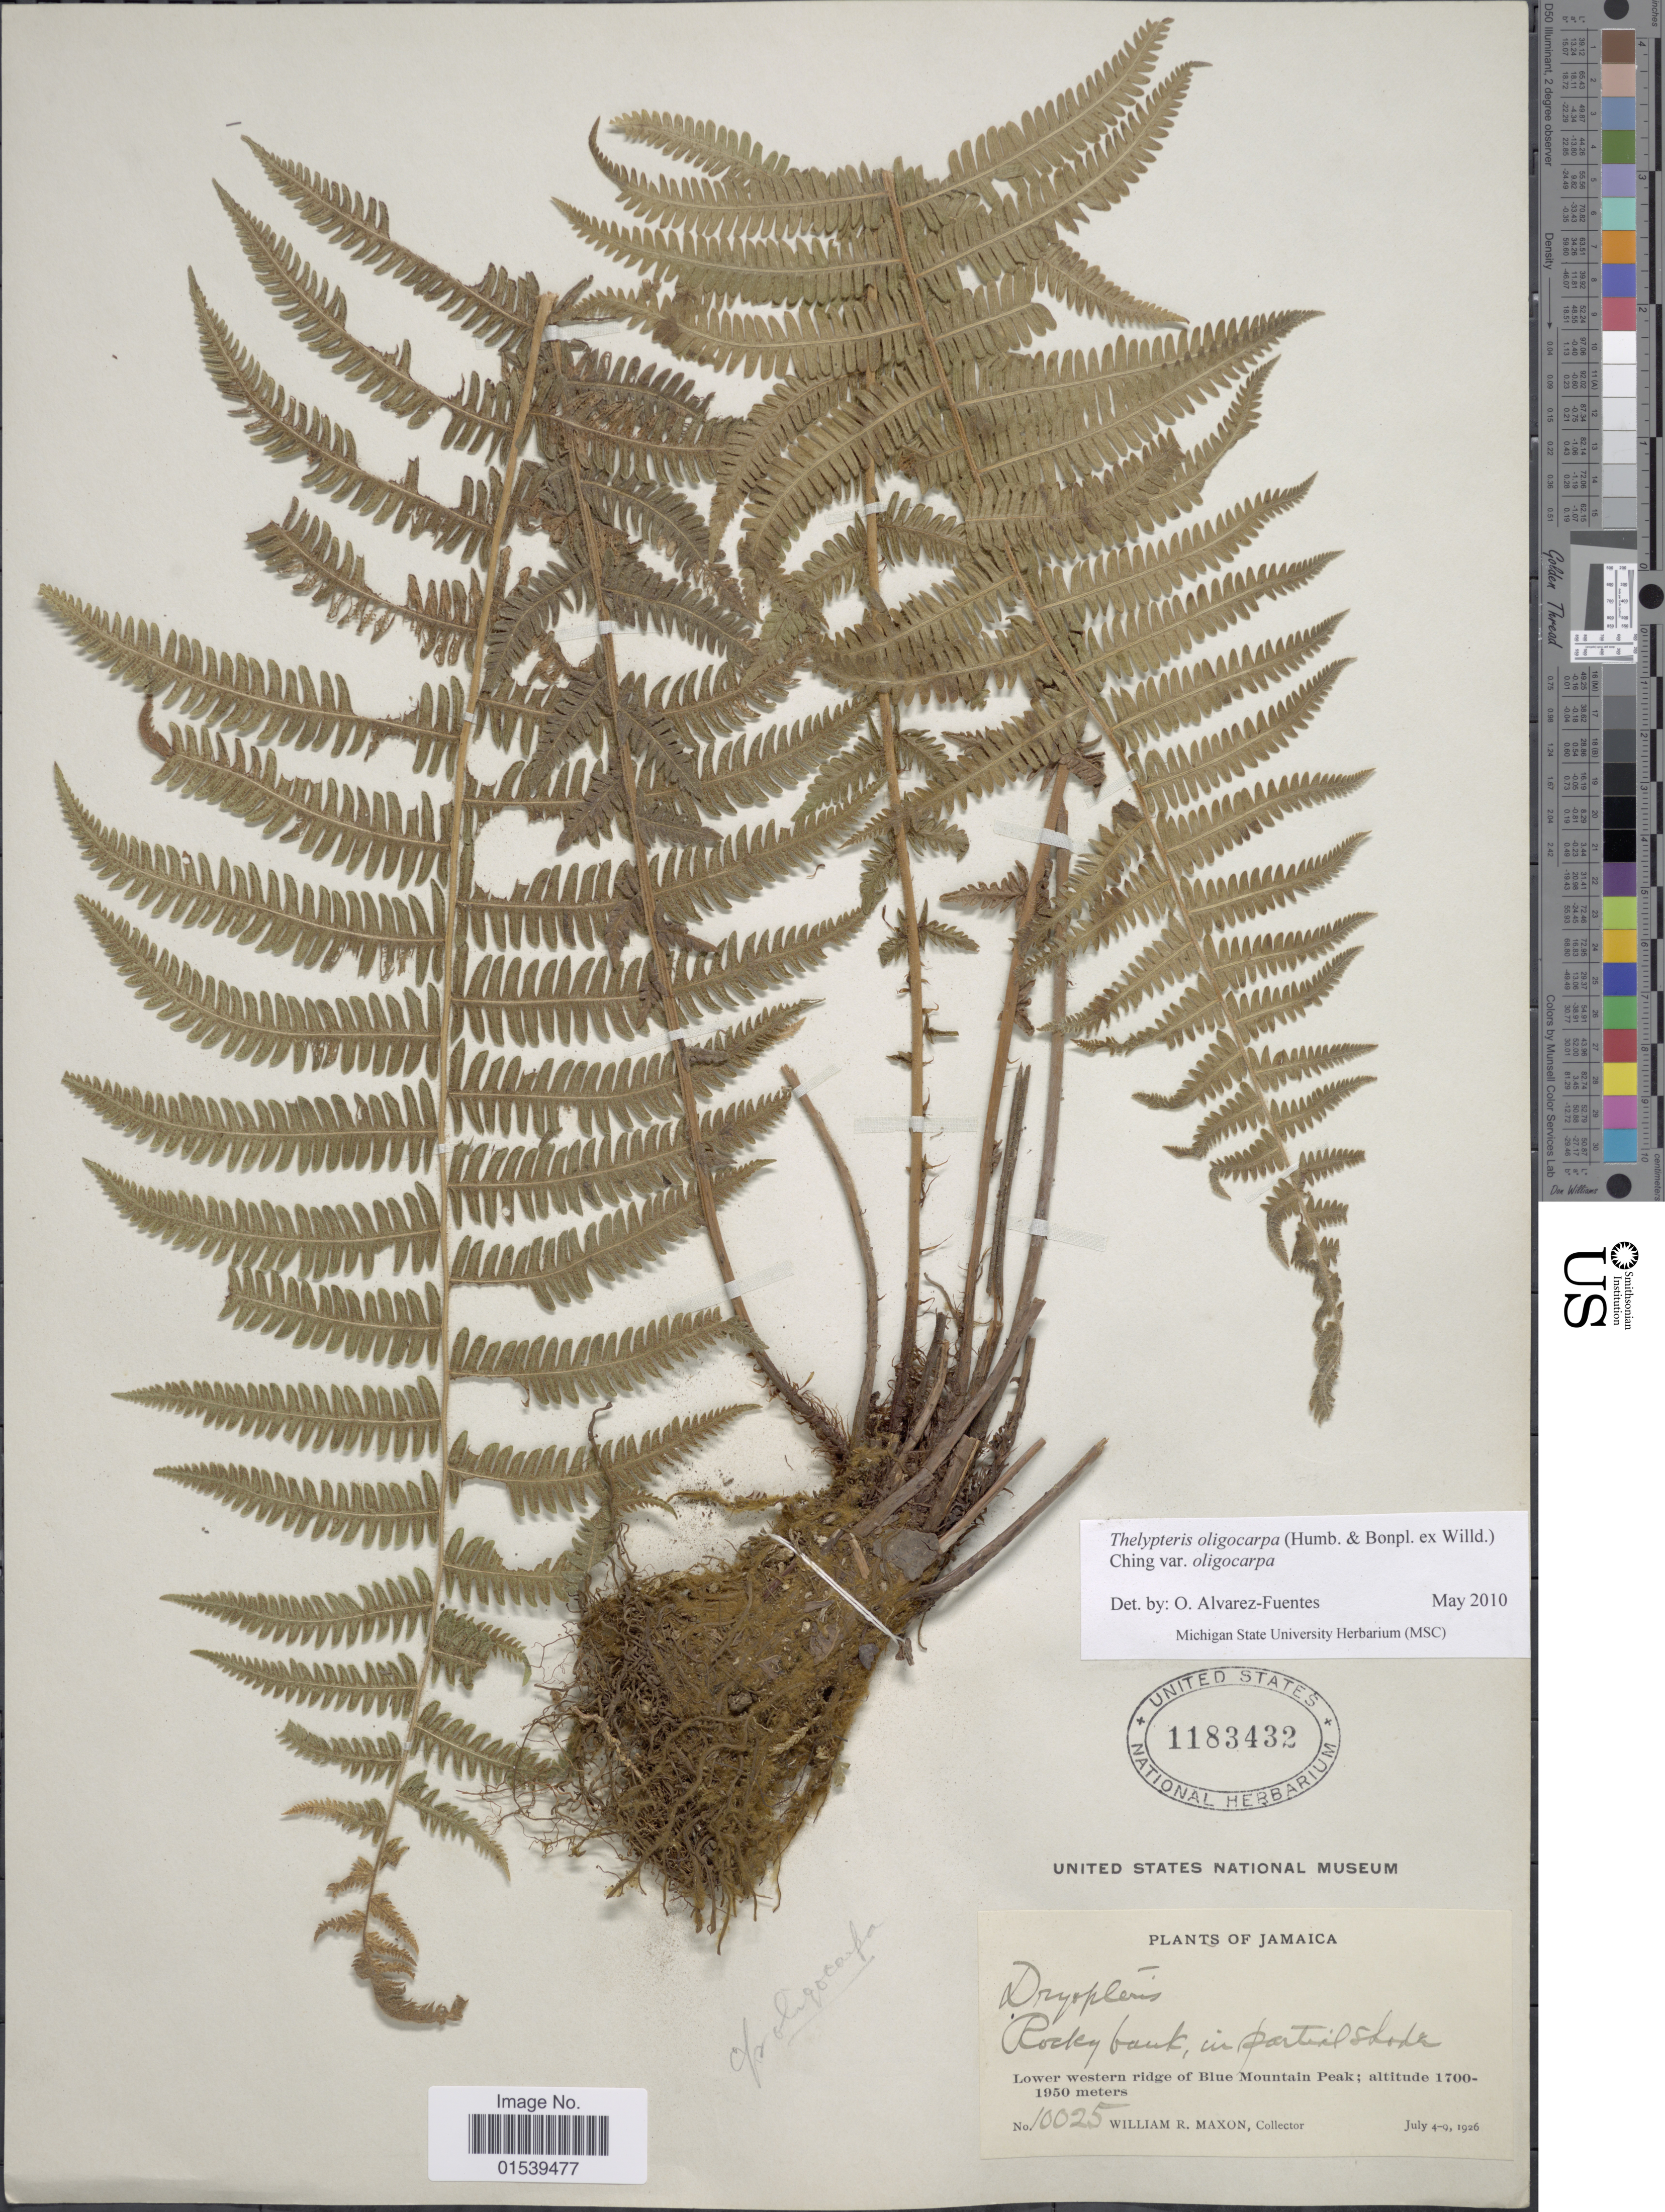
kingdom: Plantae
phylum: Tracheophyta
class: Polypodiopsida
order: Polypodiales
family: Thelypteridaceae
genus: Amauropelta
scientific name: Amauropelta oligocarpa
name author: (Humb. & Bonpl. ex Willd.) Pic. Serm.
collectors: W. R. Maxon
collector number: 10025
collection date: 1926-07-04/1926-07-09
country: Jamaica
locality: Lower western ridge of Blue Mountain Peak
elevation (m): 1700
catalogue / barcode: US 1183432